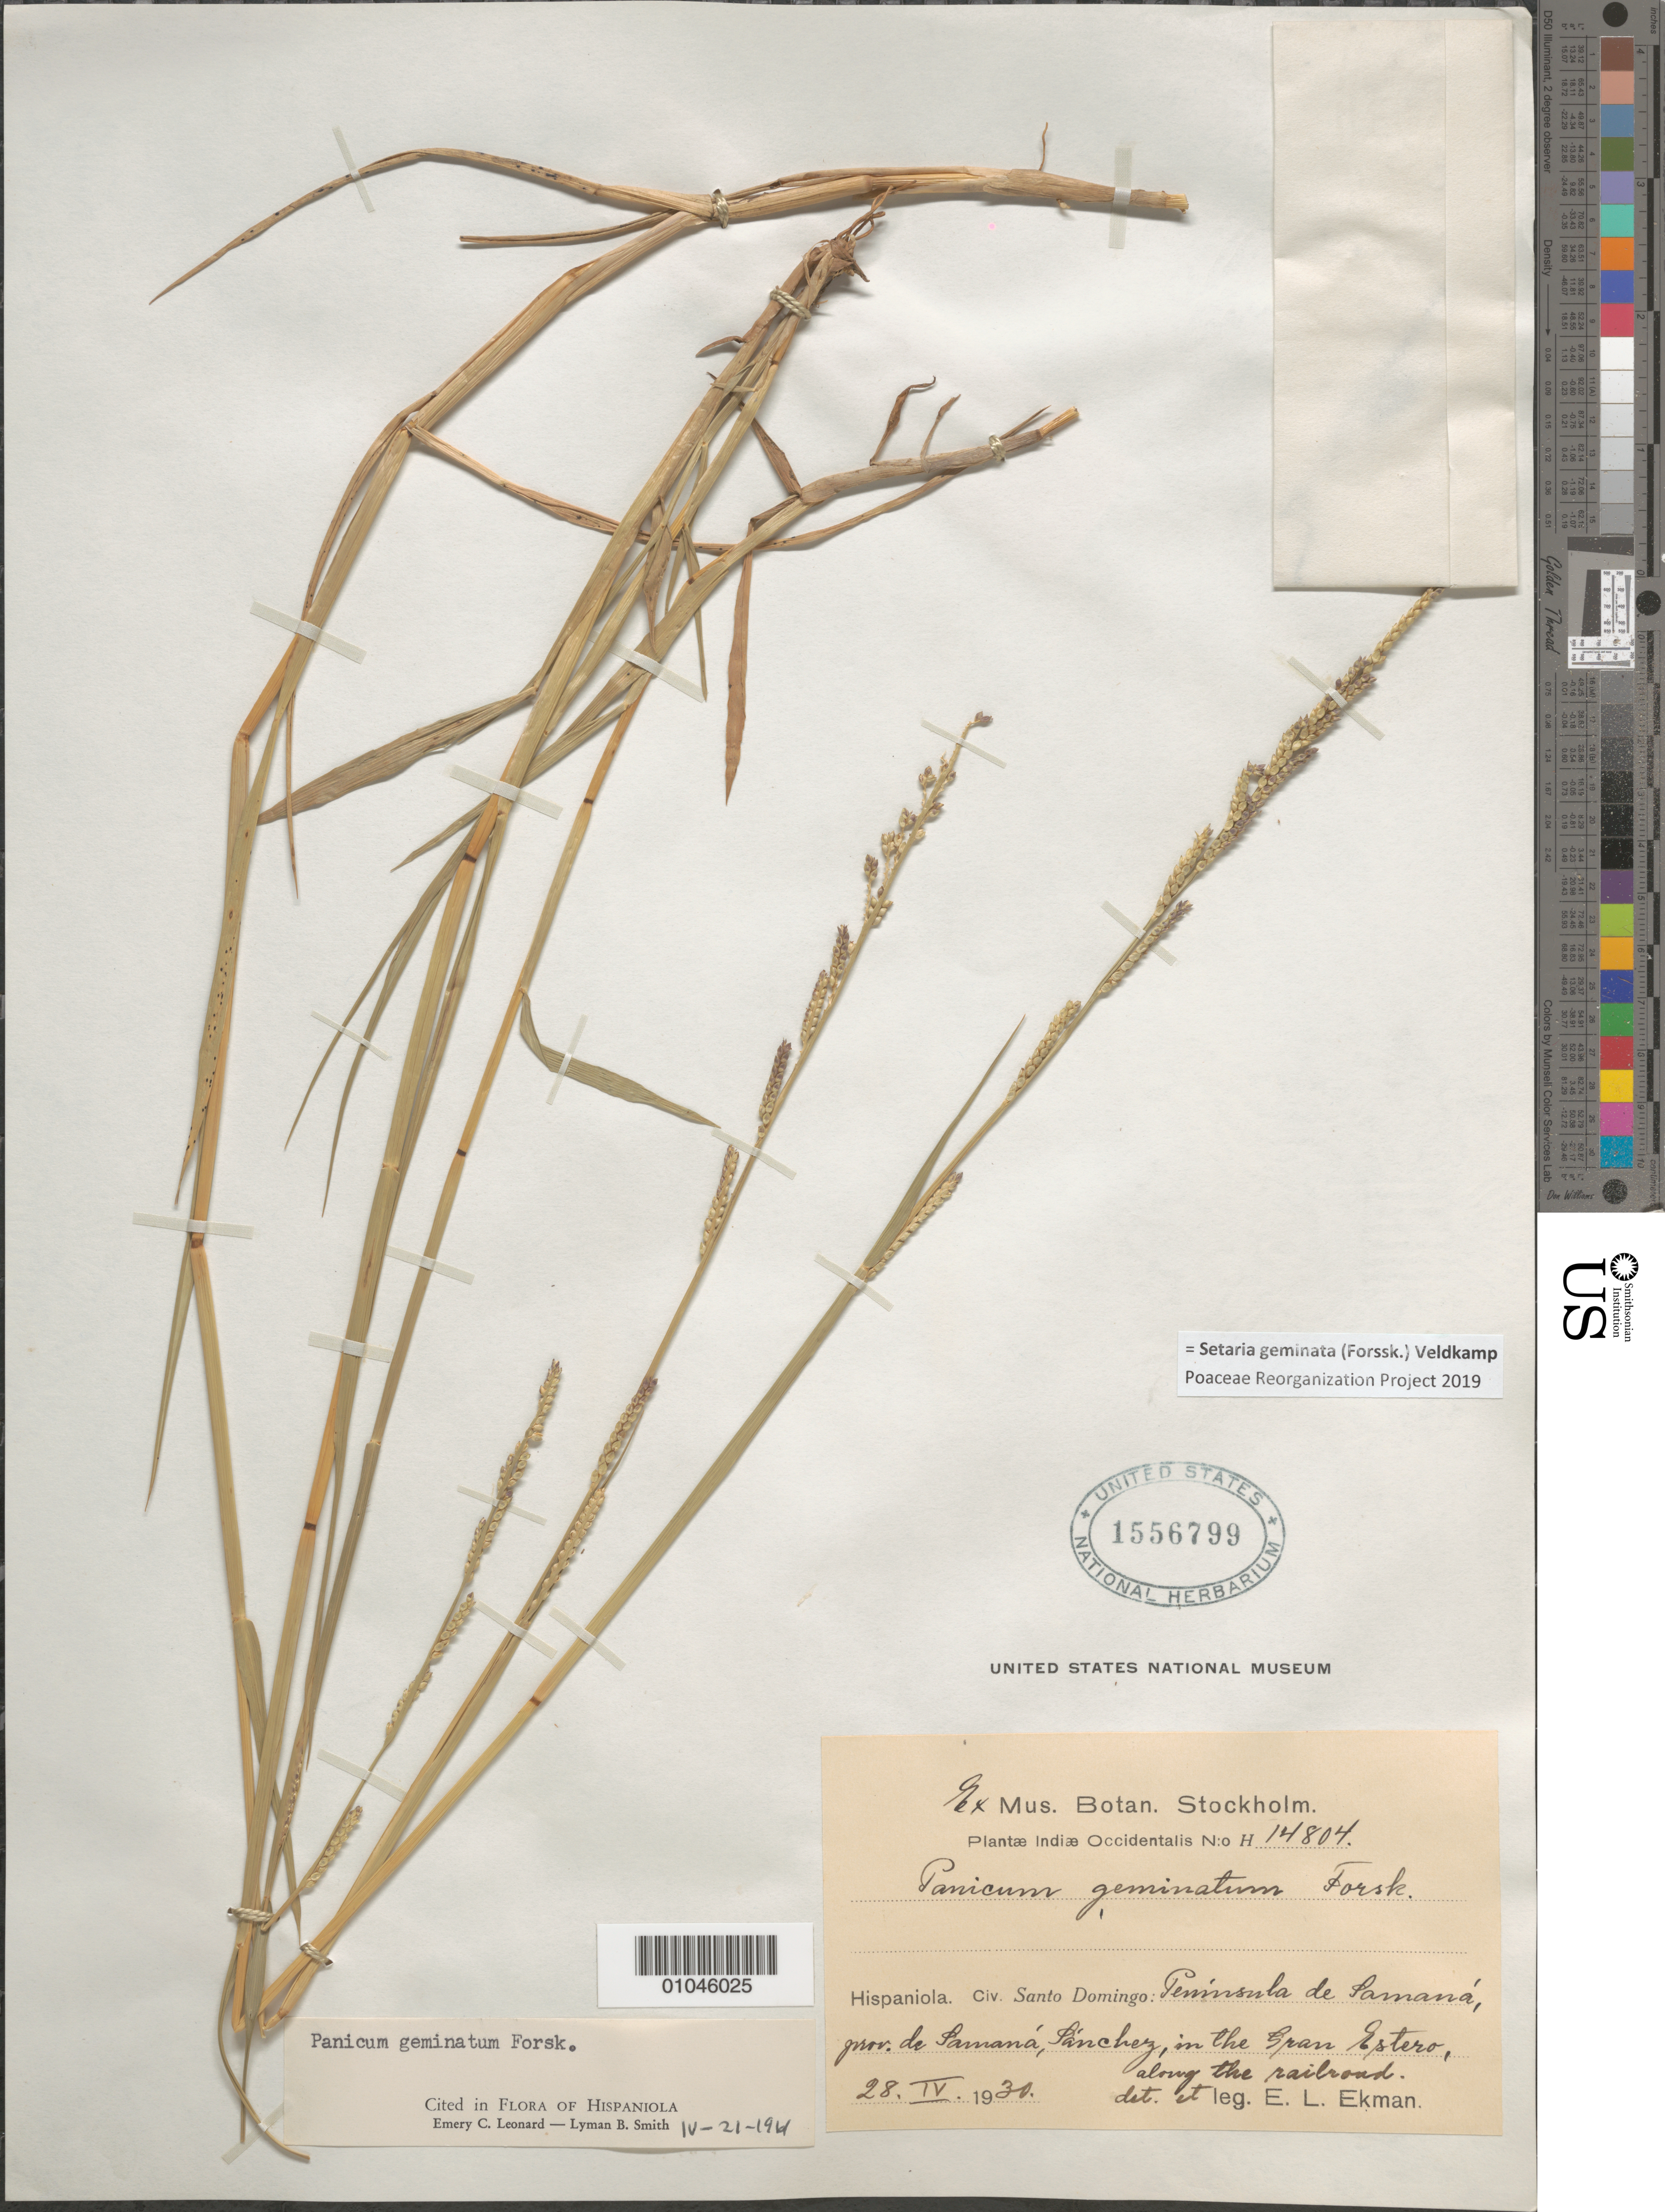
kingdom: Plantae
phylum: Tracheophyta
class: Liliopsida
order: Poales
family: Poaceae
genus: Paspalidium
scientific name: Paspalidium geminatum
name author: (Forssk.) Stapf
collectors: E. L. Ekman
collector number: H 14804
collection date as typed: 28 Apr 1930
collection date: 1930-04-28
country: Dominican Republic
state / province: Distrito Nacional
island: Hispaniola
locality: Penninsula de Savanna, Prov. de Savanna. Sanchez in the Gran Estero along the railroad.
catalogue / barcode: US 1556799